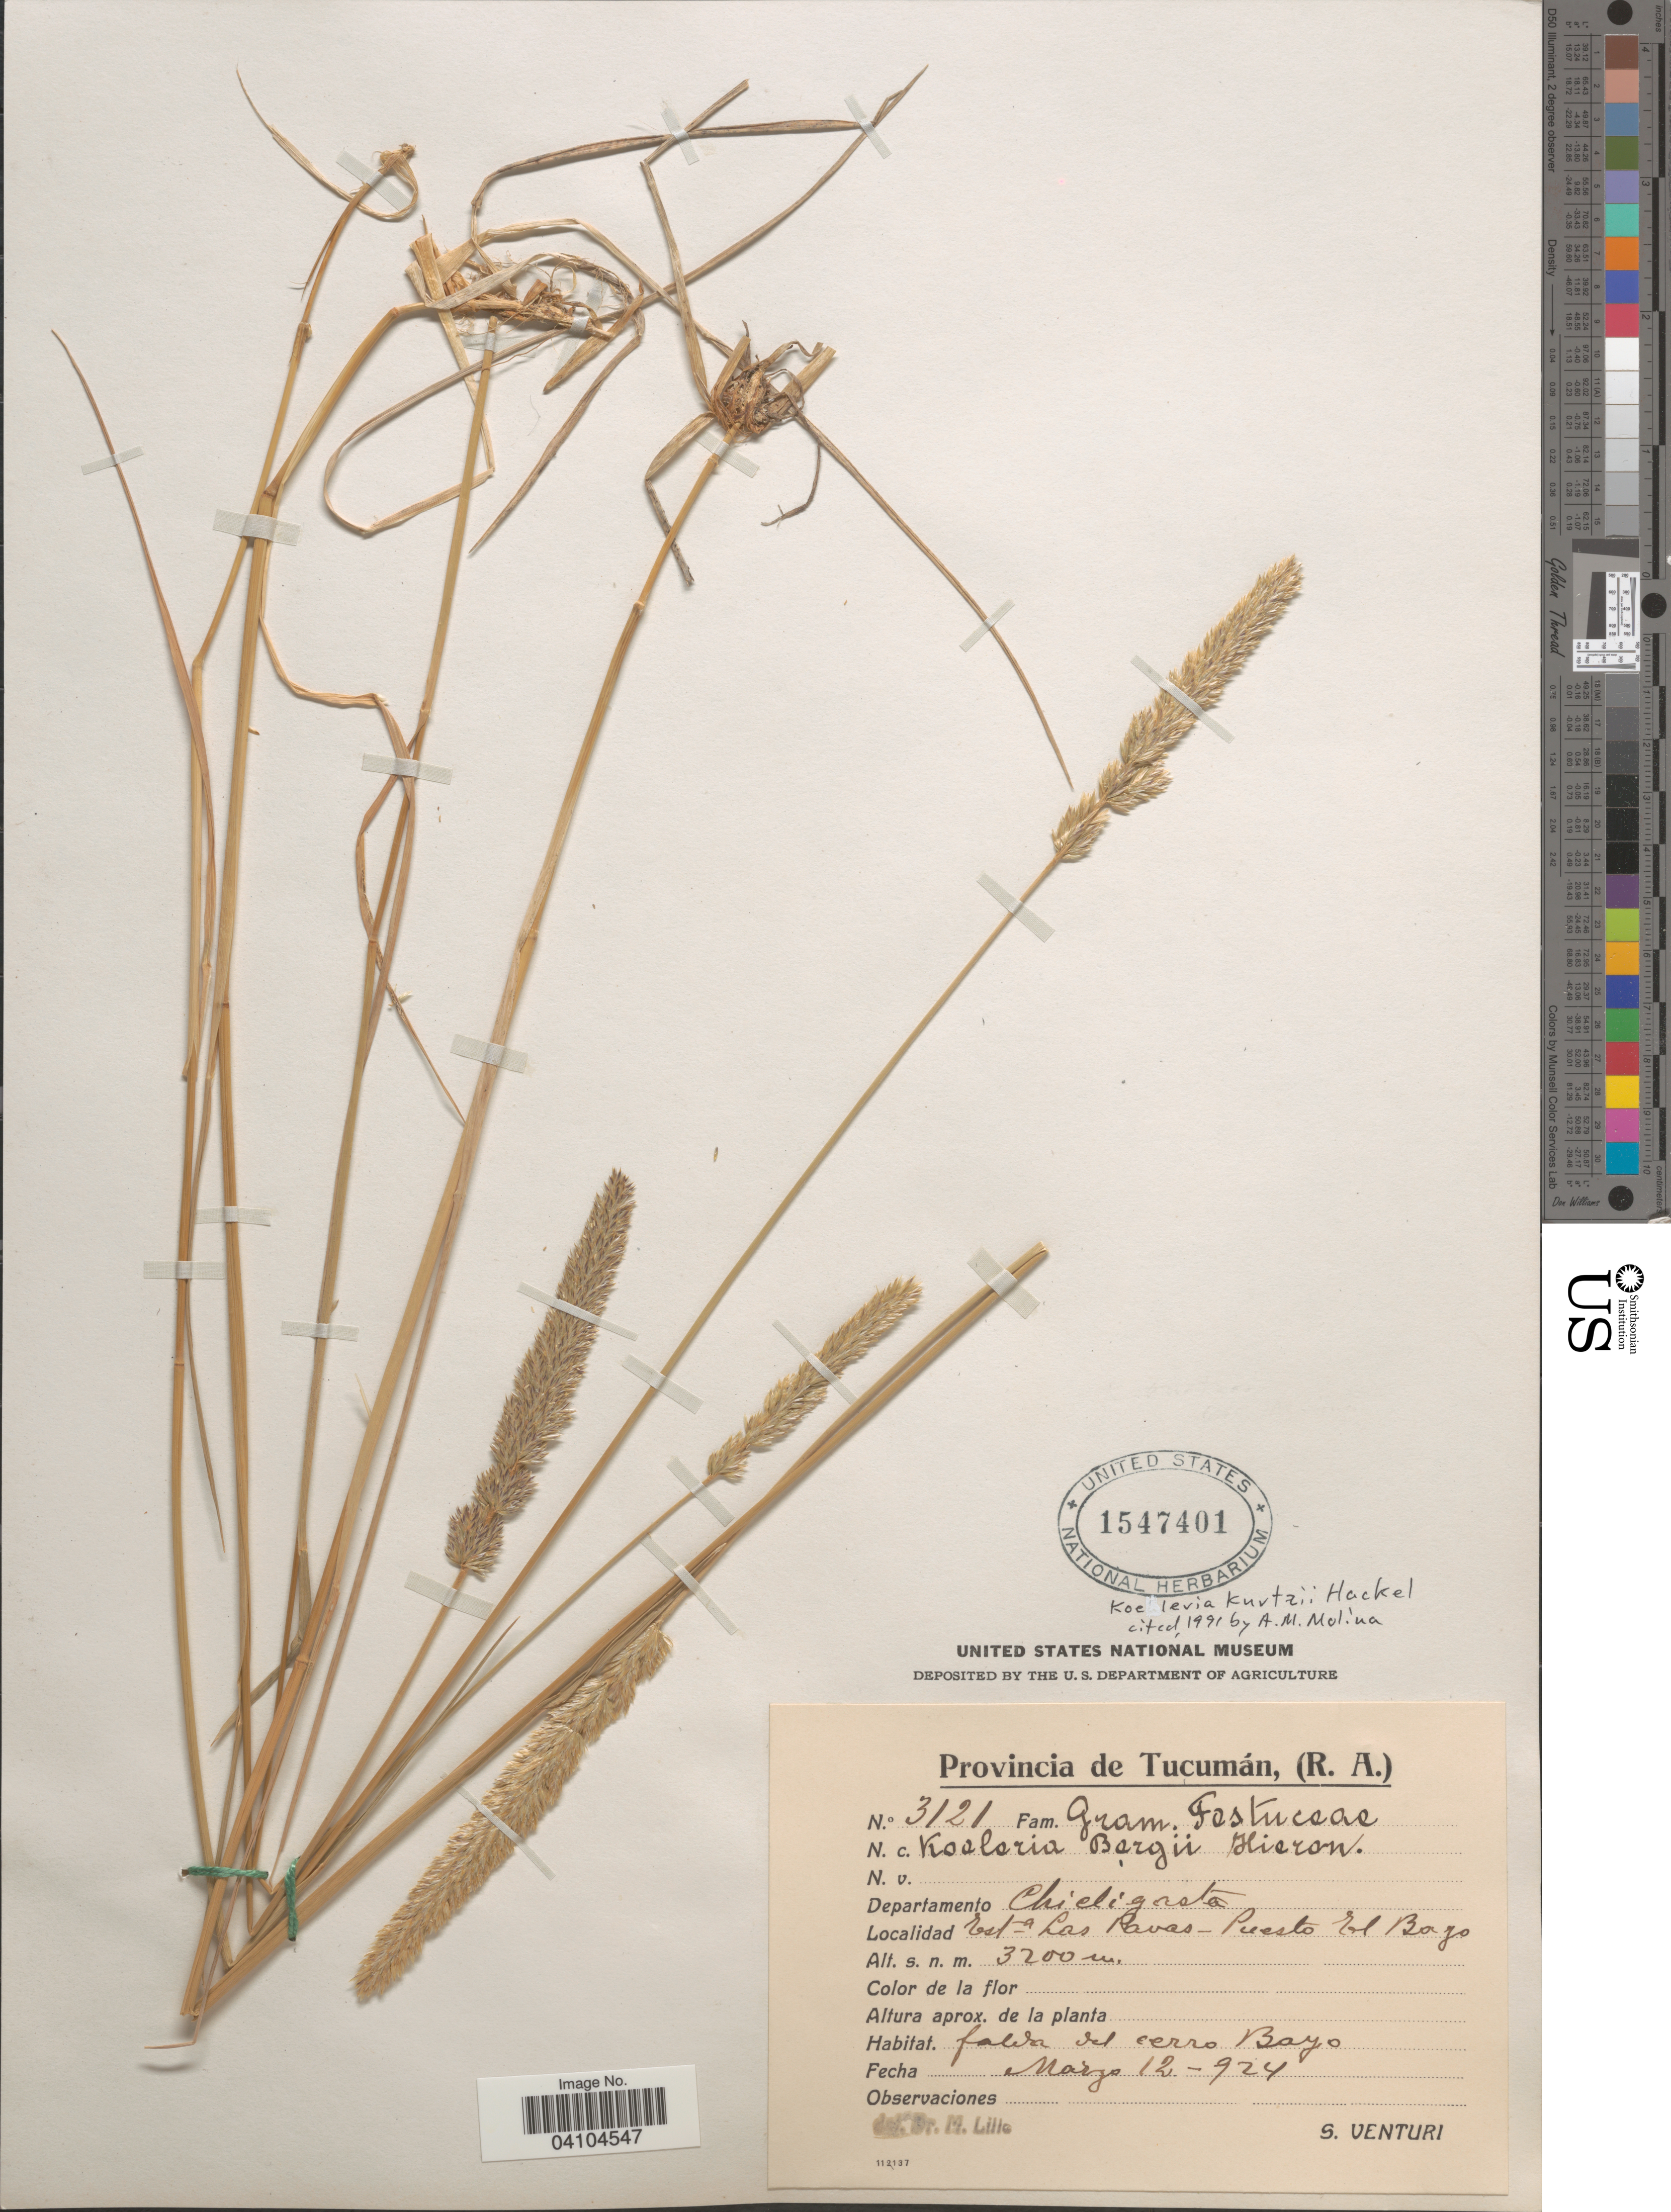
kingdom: Plantae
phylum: Tracheophyta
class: Liliopsida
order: Poales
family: Poaceae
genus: Koeleria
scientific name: Koeleria kurtzii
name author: Hack. ex Kurtz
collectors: S. Venturi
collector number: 3121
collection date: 1924-03-12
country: Argentina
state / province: Tucuman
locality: Departamento Chicligasta. Esta Las Pavas - Puesto El Bayo.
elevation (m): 3200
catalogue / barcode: US 1547401